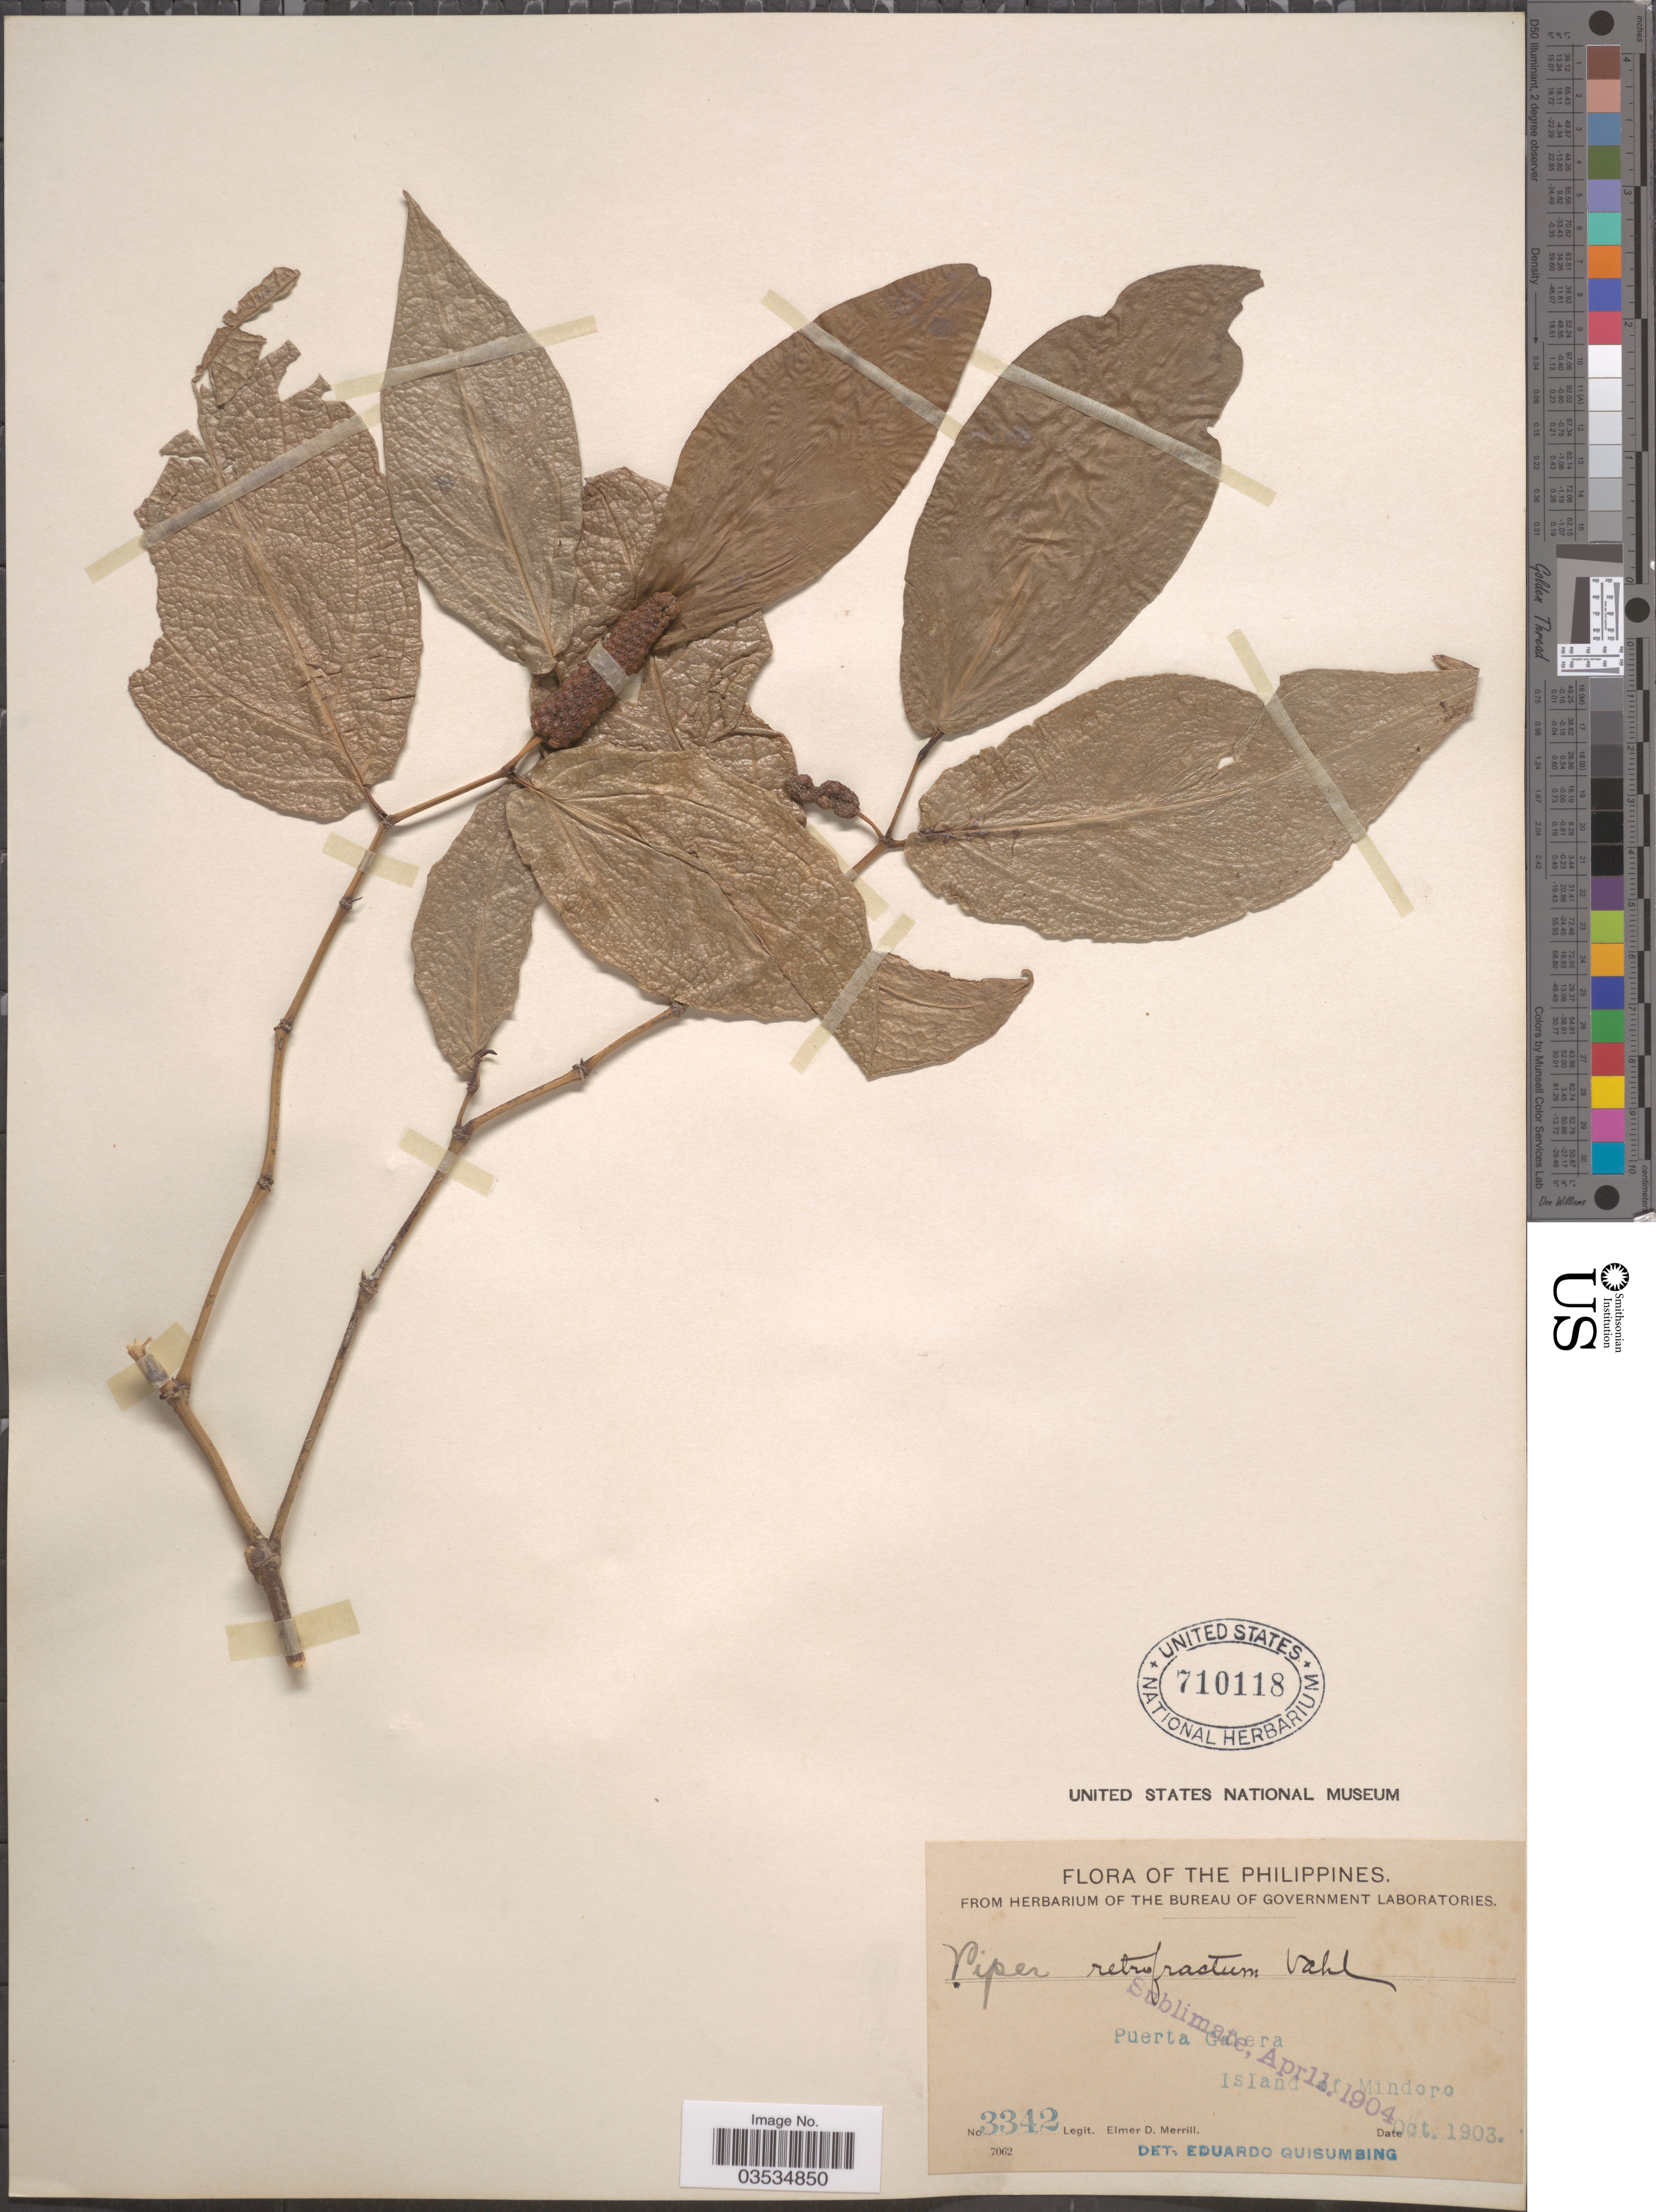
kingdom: Plantae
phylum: Tracheophyta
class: Magnoliopsida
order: Piperales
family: Piperaceae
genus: Piper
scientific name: Piper retrofractum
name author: Vahl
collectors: E. D. Merrill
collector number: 3342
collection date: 1903-10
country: Philippines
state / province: Mimaropa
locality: Puerta Galera. Island of Mindoro.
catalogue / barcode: US 710118